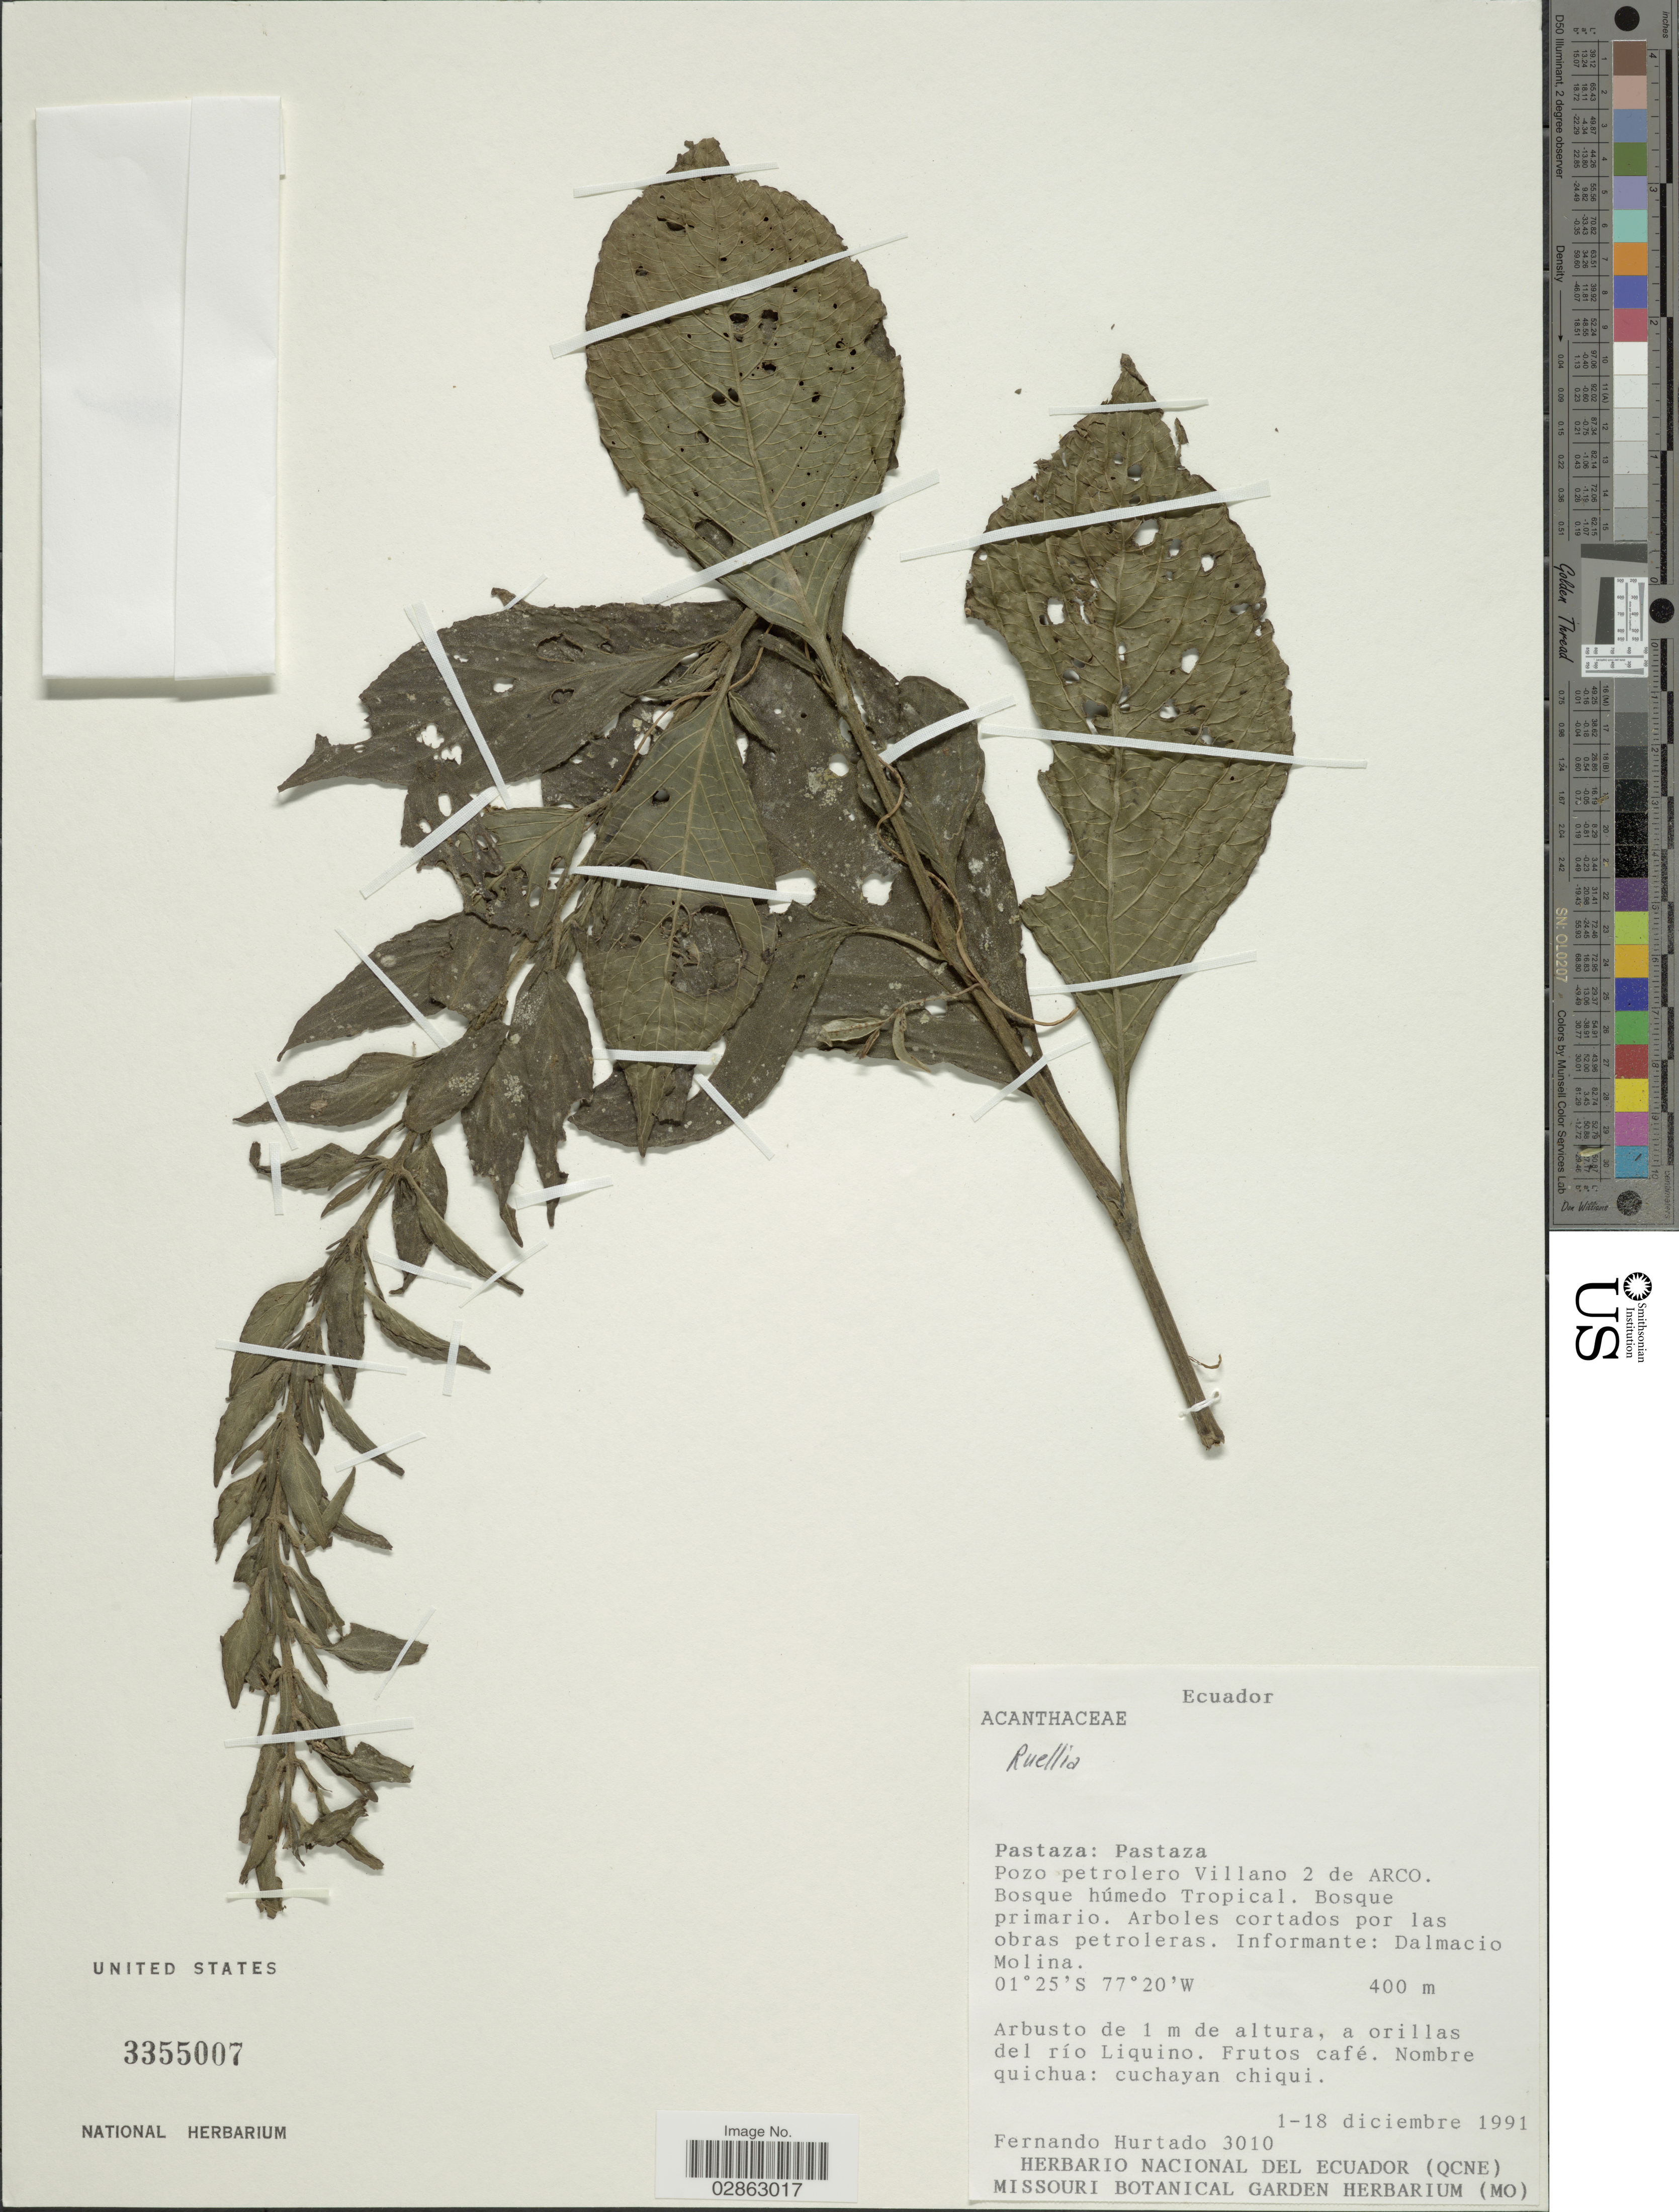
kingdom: Plantae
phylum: Tracheophyta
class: Magnoliopsida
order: Lamiales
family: Acanthaceae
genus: Ruellia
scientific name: Ruellia sp.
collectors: F. Hurtado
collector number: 3010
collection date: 1991-12-01/1991-12-18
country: Ecuador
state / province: Pastaza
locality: Pastaza. Pozo petrolero Villano 2 de ARCO.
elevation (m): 400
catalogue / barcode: US 3355007